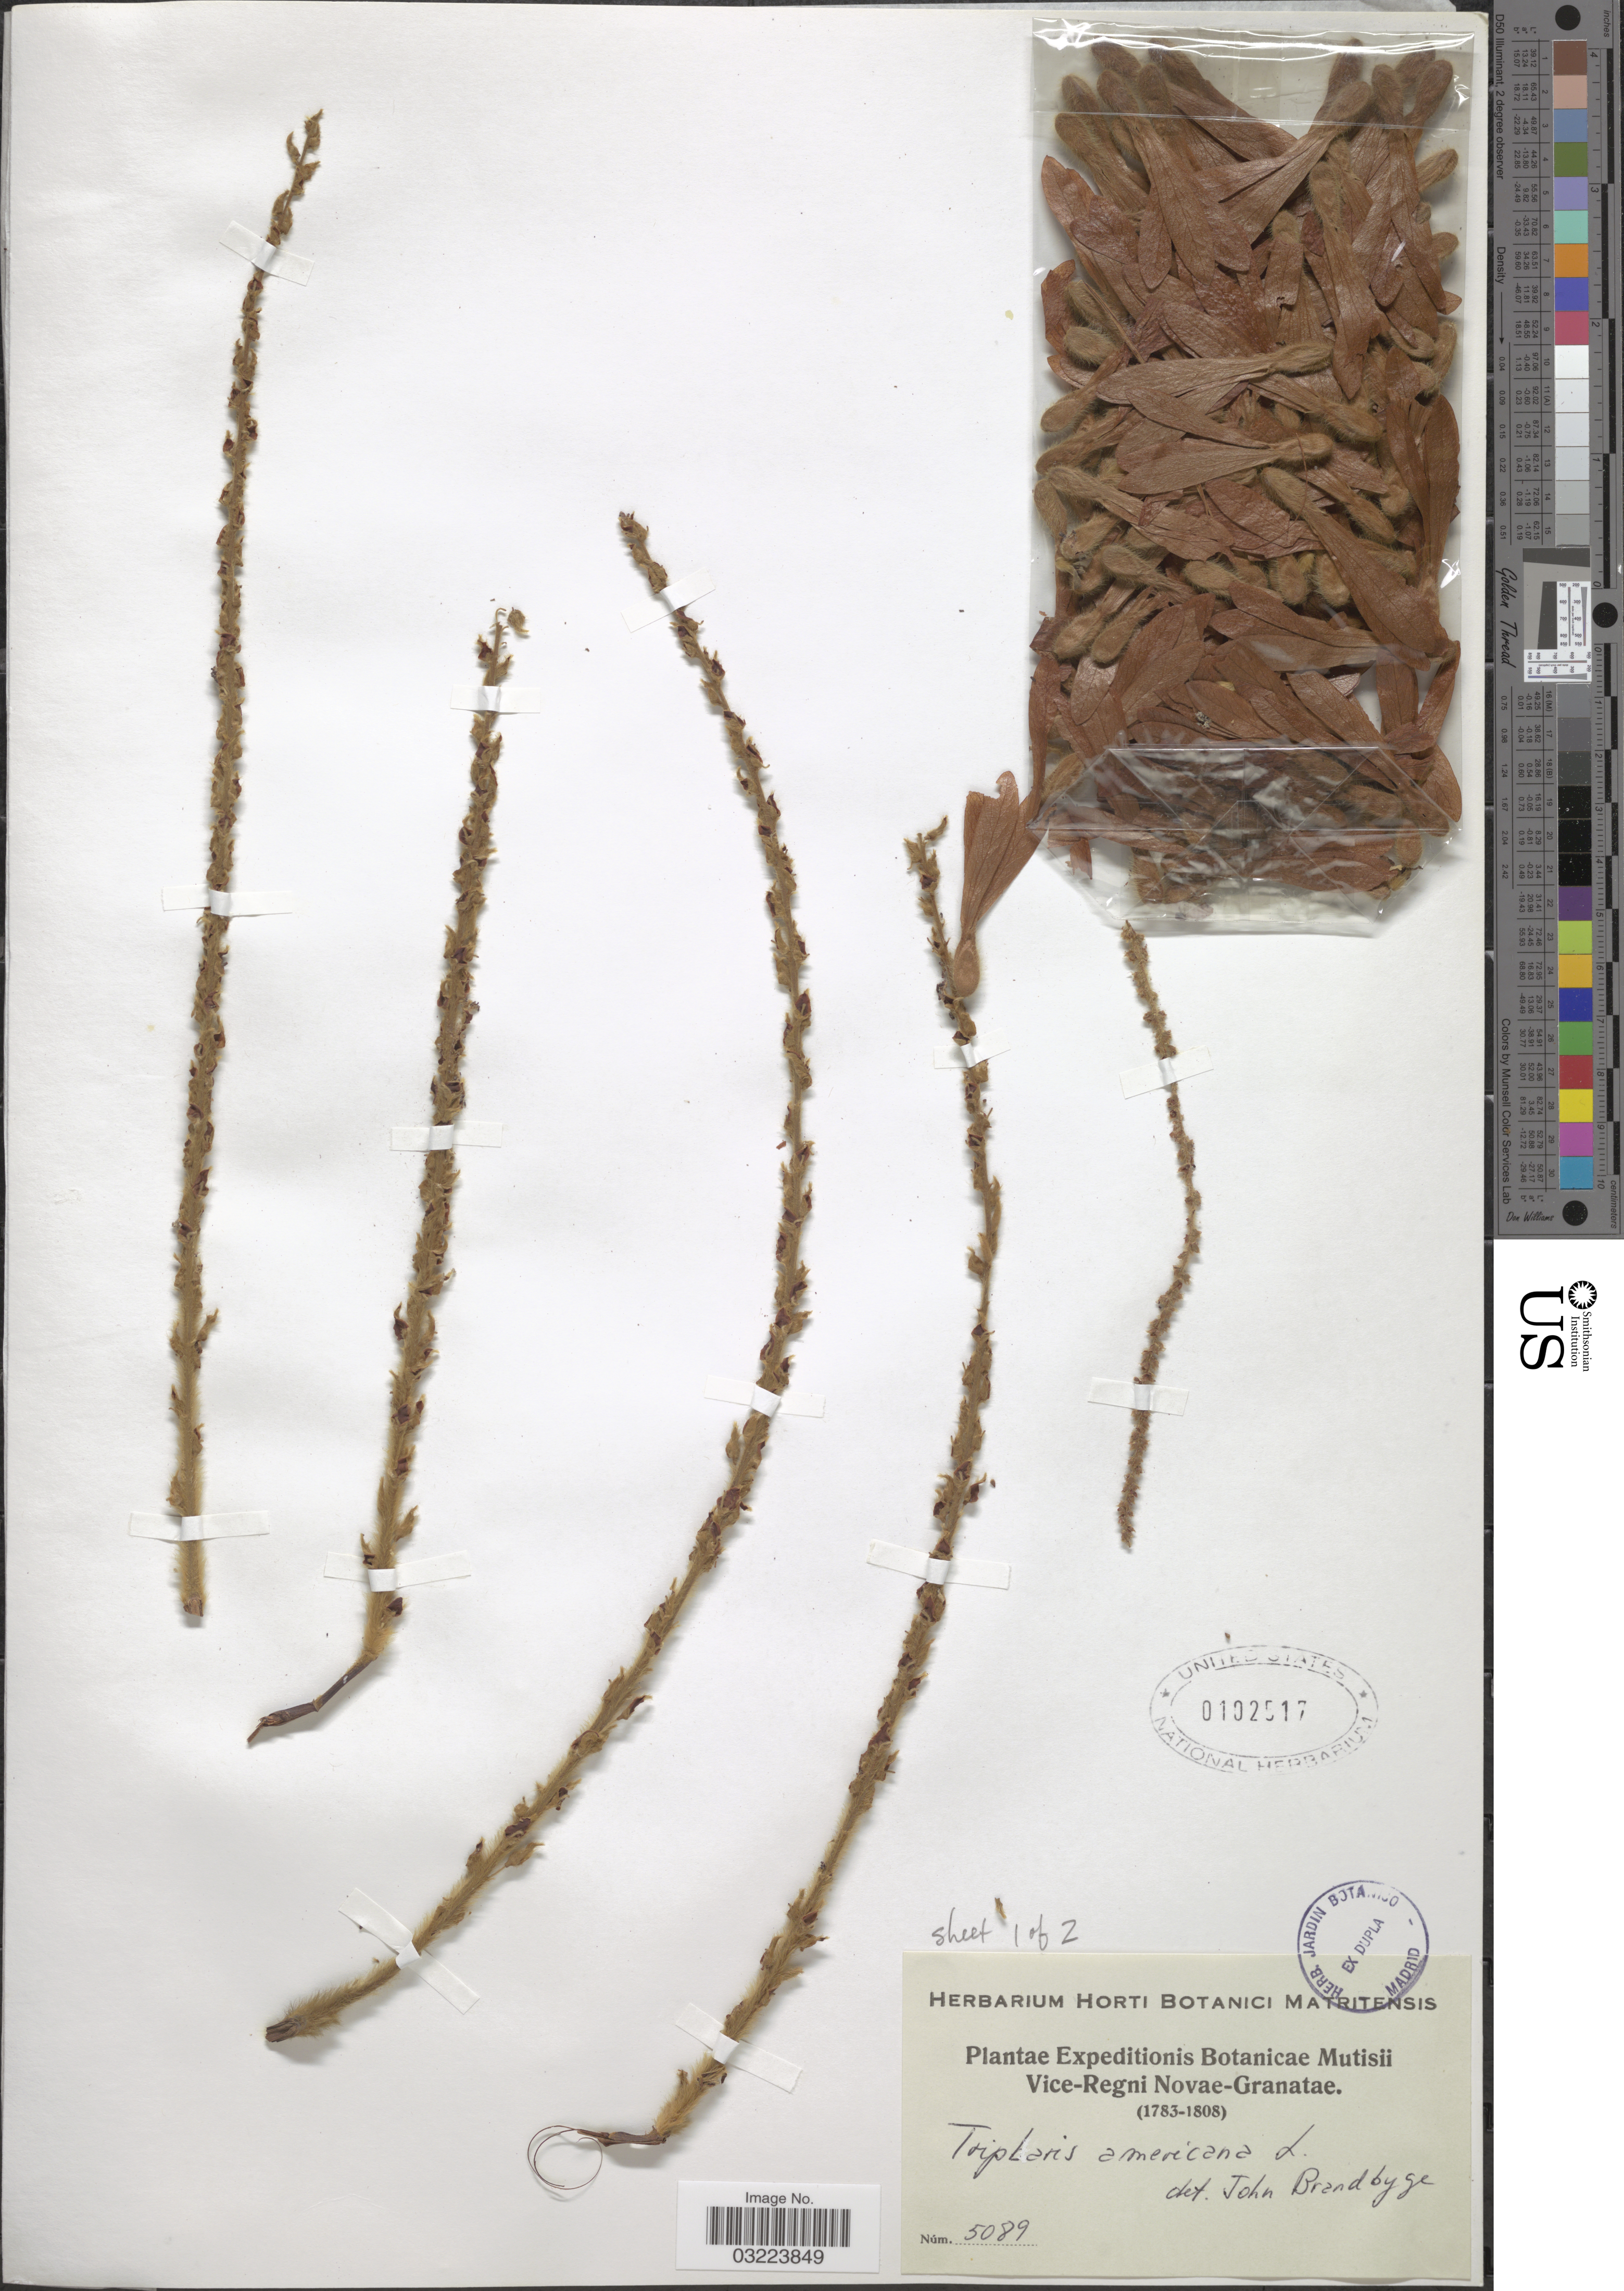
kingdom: Plantae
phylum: Tracheophyta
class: Magnoliopsida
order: Caryophyllales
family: Polygonaceae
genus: Triplaris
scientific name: Triplaris americana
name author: L.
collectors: Expeditions Botanicae Mutisii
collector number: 5089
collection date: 1783/1808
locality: Vice-Regni Novae-Granatae.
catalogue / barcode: US 102517